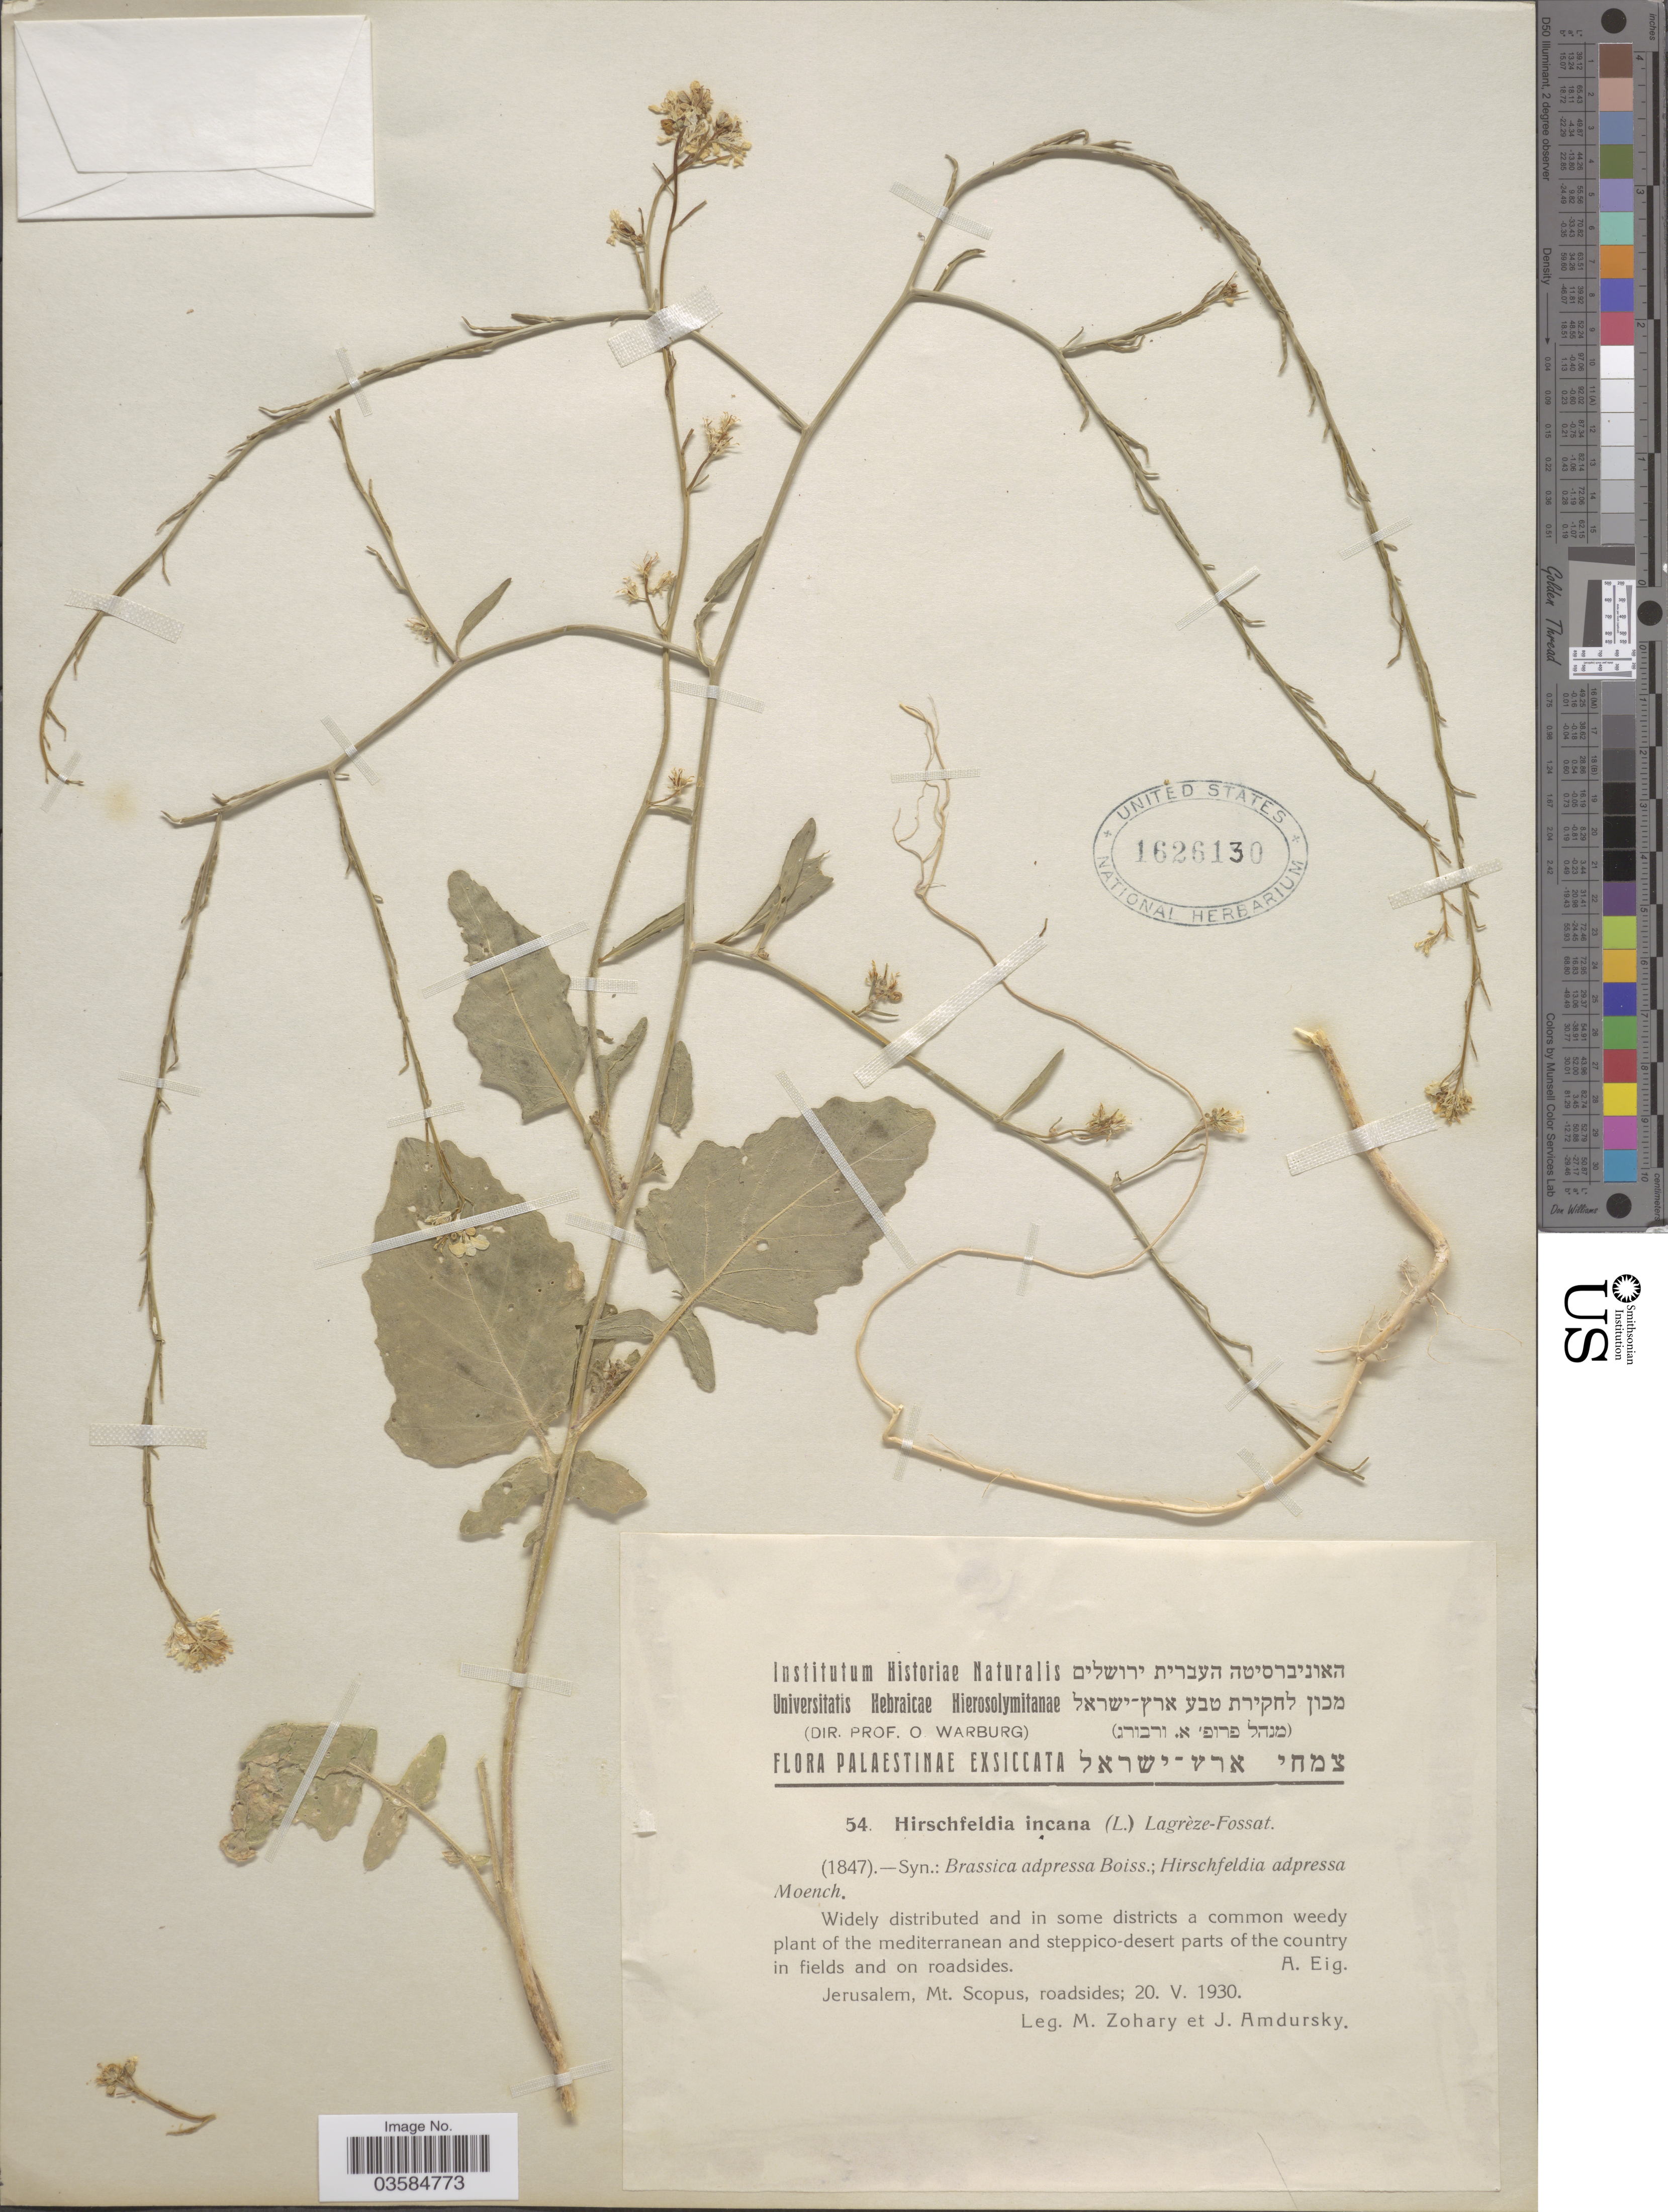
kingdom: Plantae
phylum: Tracheophyta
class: Magnoliopsida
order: Brassicales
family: Brassicaceae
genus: Hirschfeldia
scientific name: Hirschfeldia incana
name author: (L.) Lagr.-Foss.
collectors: M. Zohary & I. Amdursky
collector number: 54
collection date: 1930-05-20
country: Israel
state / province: Jerusalem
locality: Palaestinae. Mt. Scopus, roadsides.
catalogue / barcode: US 1626130